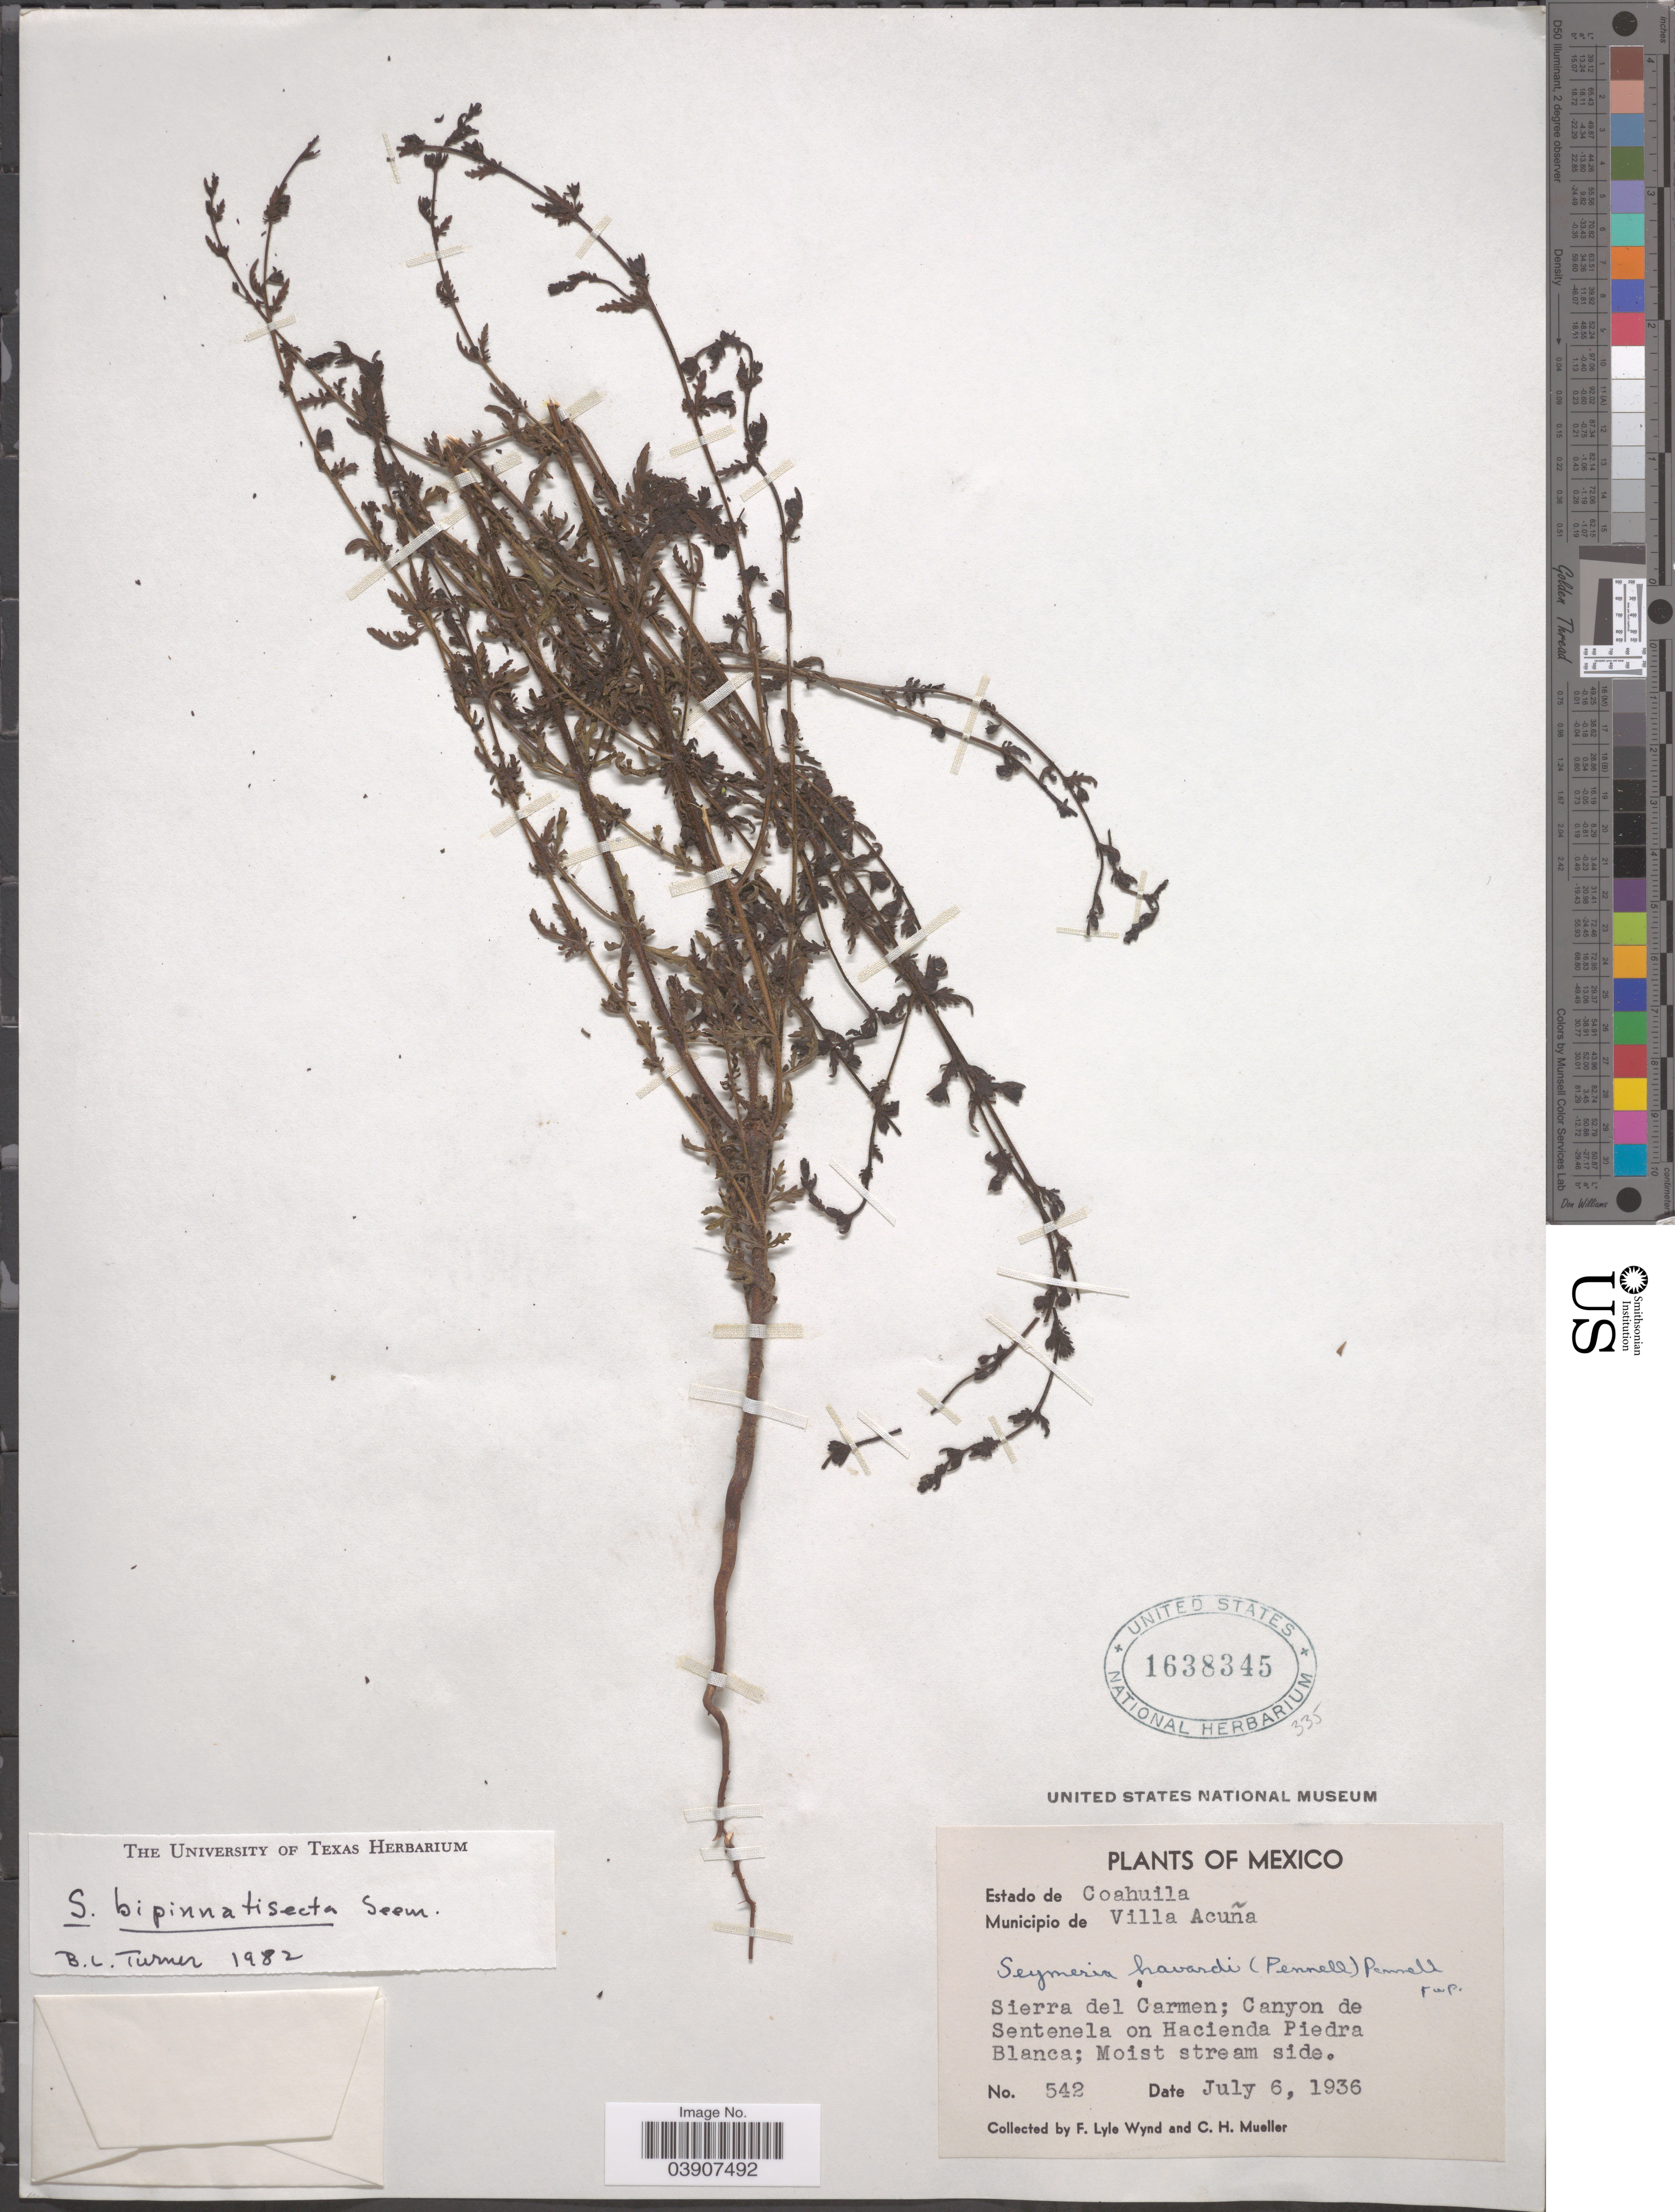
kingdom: Plantae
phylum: Tracheophyta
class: Magnoliopsida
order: Lamiales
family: Orobanchaceae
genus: Seymeria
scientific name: Seymeria bipinnatisecta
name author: Seem.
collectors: F. L. Wynd & C. H. Mueller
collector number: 542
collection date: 1936-07-06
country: Mexico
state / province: Coahuila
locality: Municipio de Villa Acuña. Sierra del Carmen; Canyon de Sentenela on Hacienda Piedra Blanca.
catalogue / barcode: US 1638345